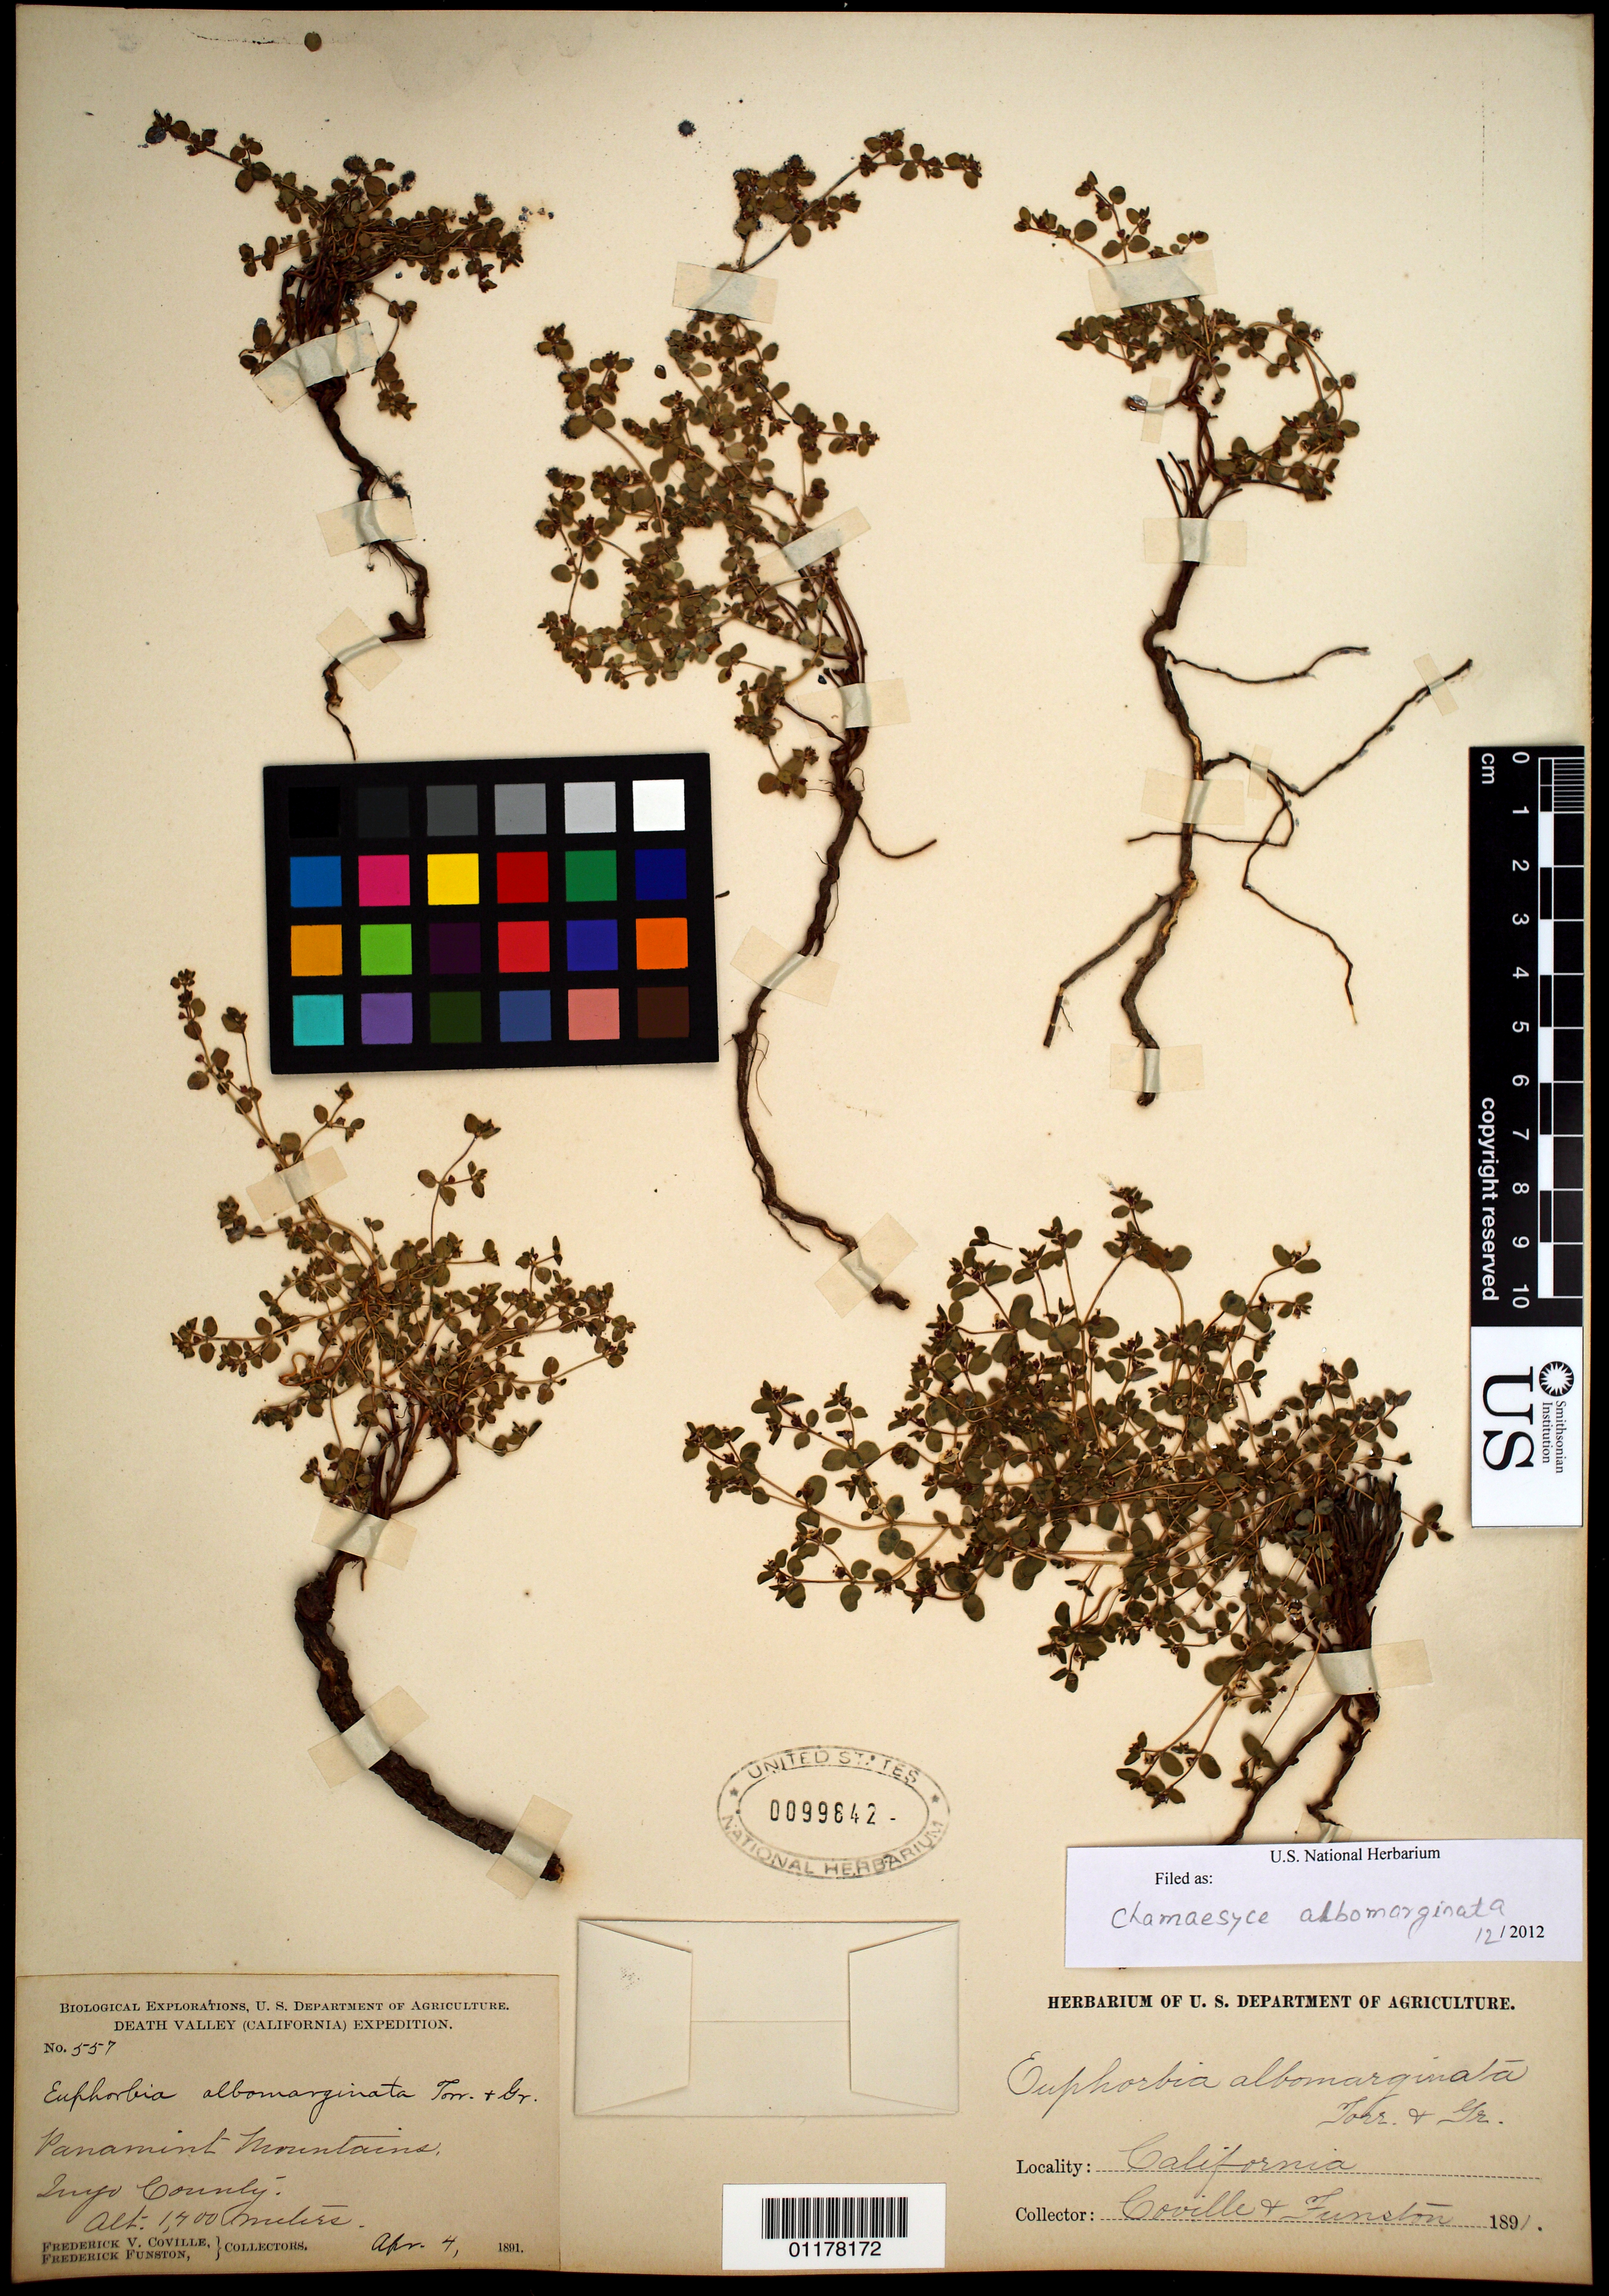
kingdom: Plantae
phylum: Tracheophyta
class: Magnoliopsida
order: Malpighiales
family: Euphorbiaceae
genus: Chamaesyce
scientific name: Chamaesyce albomarginata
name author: (Torr. & A. Gray) Small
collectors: F. V. Coville & F. Funston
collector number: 557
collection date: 1891-04-04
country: United States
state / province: California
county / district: Inyo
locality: Panamint Mts.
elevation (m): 1400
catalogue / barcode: US 99642